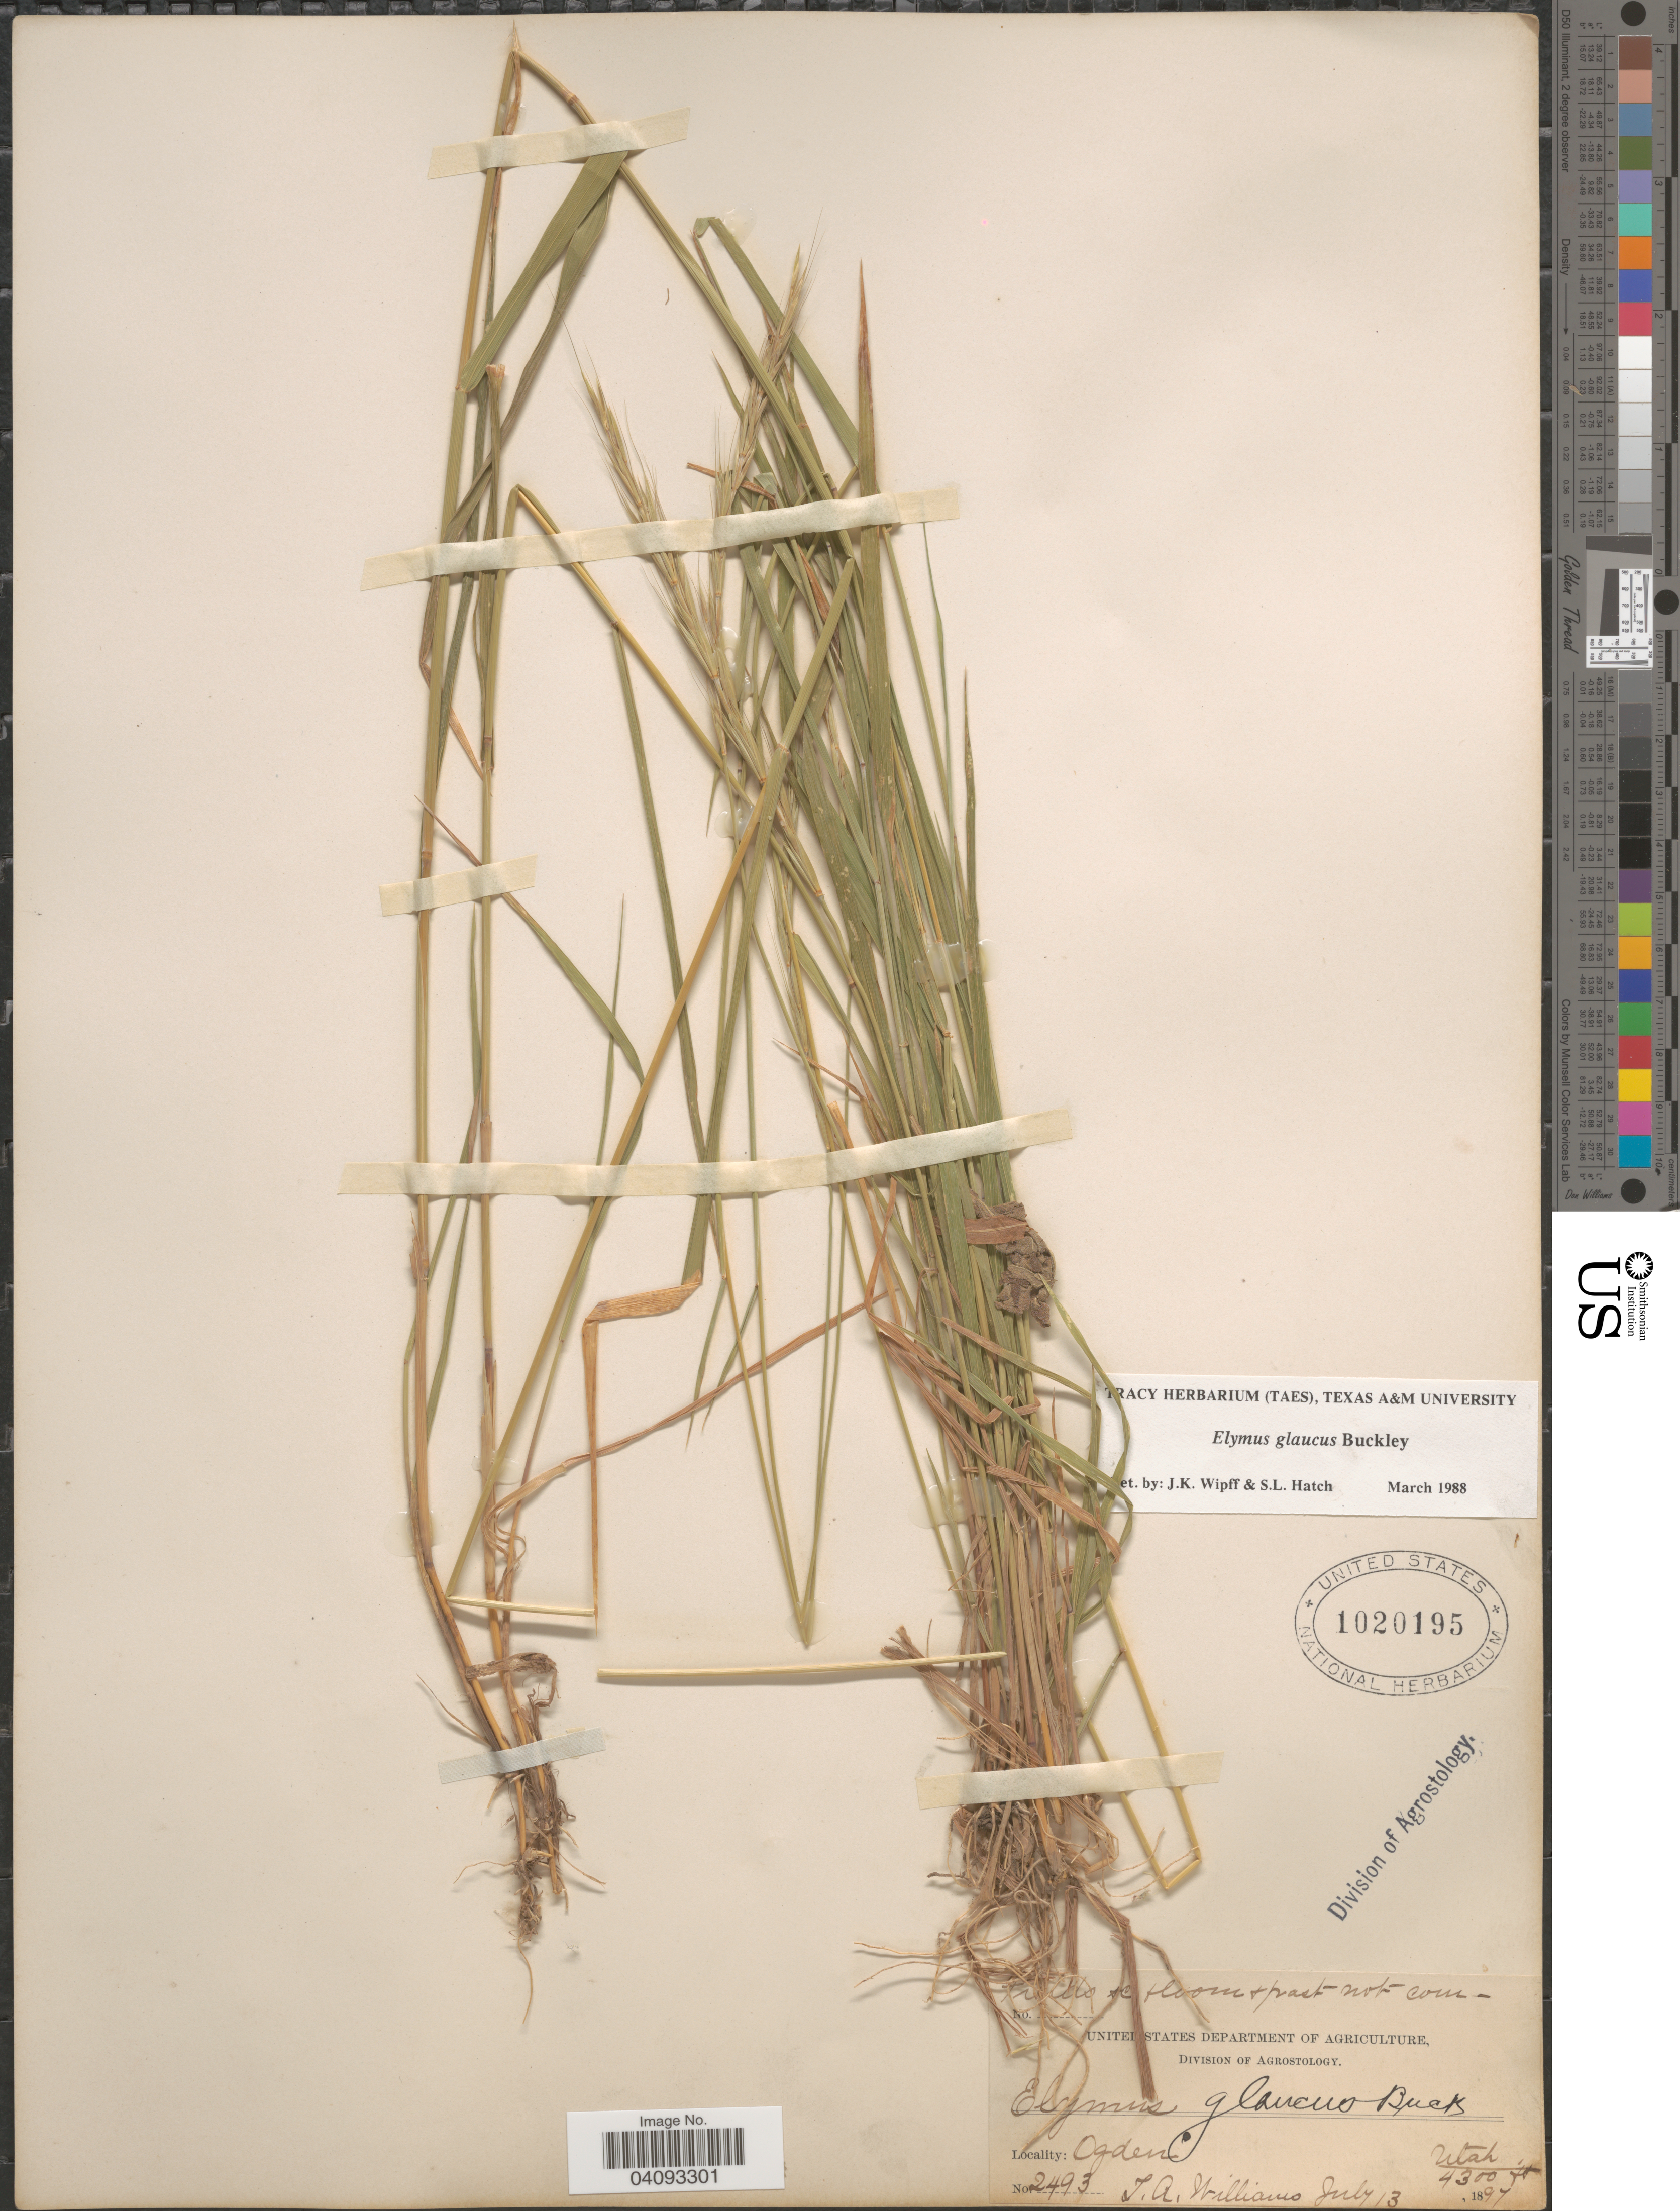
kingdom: Plantae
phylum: Tracheophyta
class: Liliopsida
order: Poales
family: Poaceae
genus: Elymus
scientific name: Elymus glaucus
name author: Buckley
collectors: T. Williams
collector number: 2493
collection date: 1897-07-13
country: United States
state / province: Utah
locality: Ogden.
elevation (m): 1311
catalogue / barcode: US 1020195